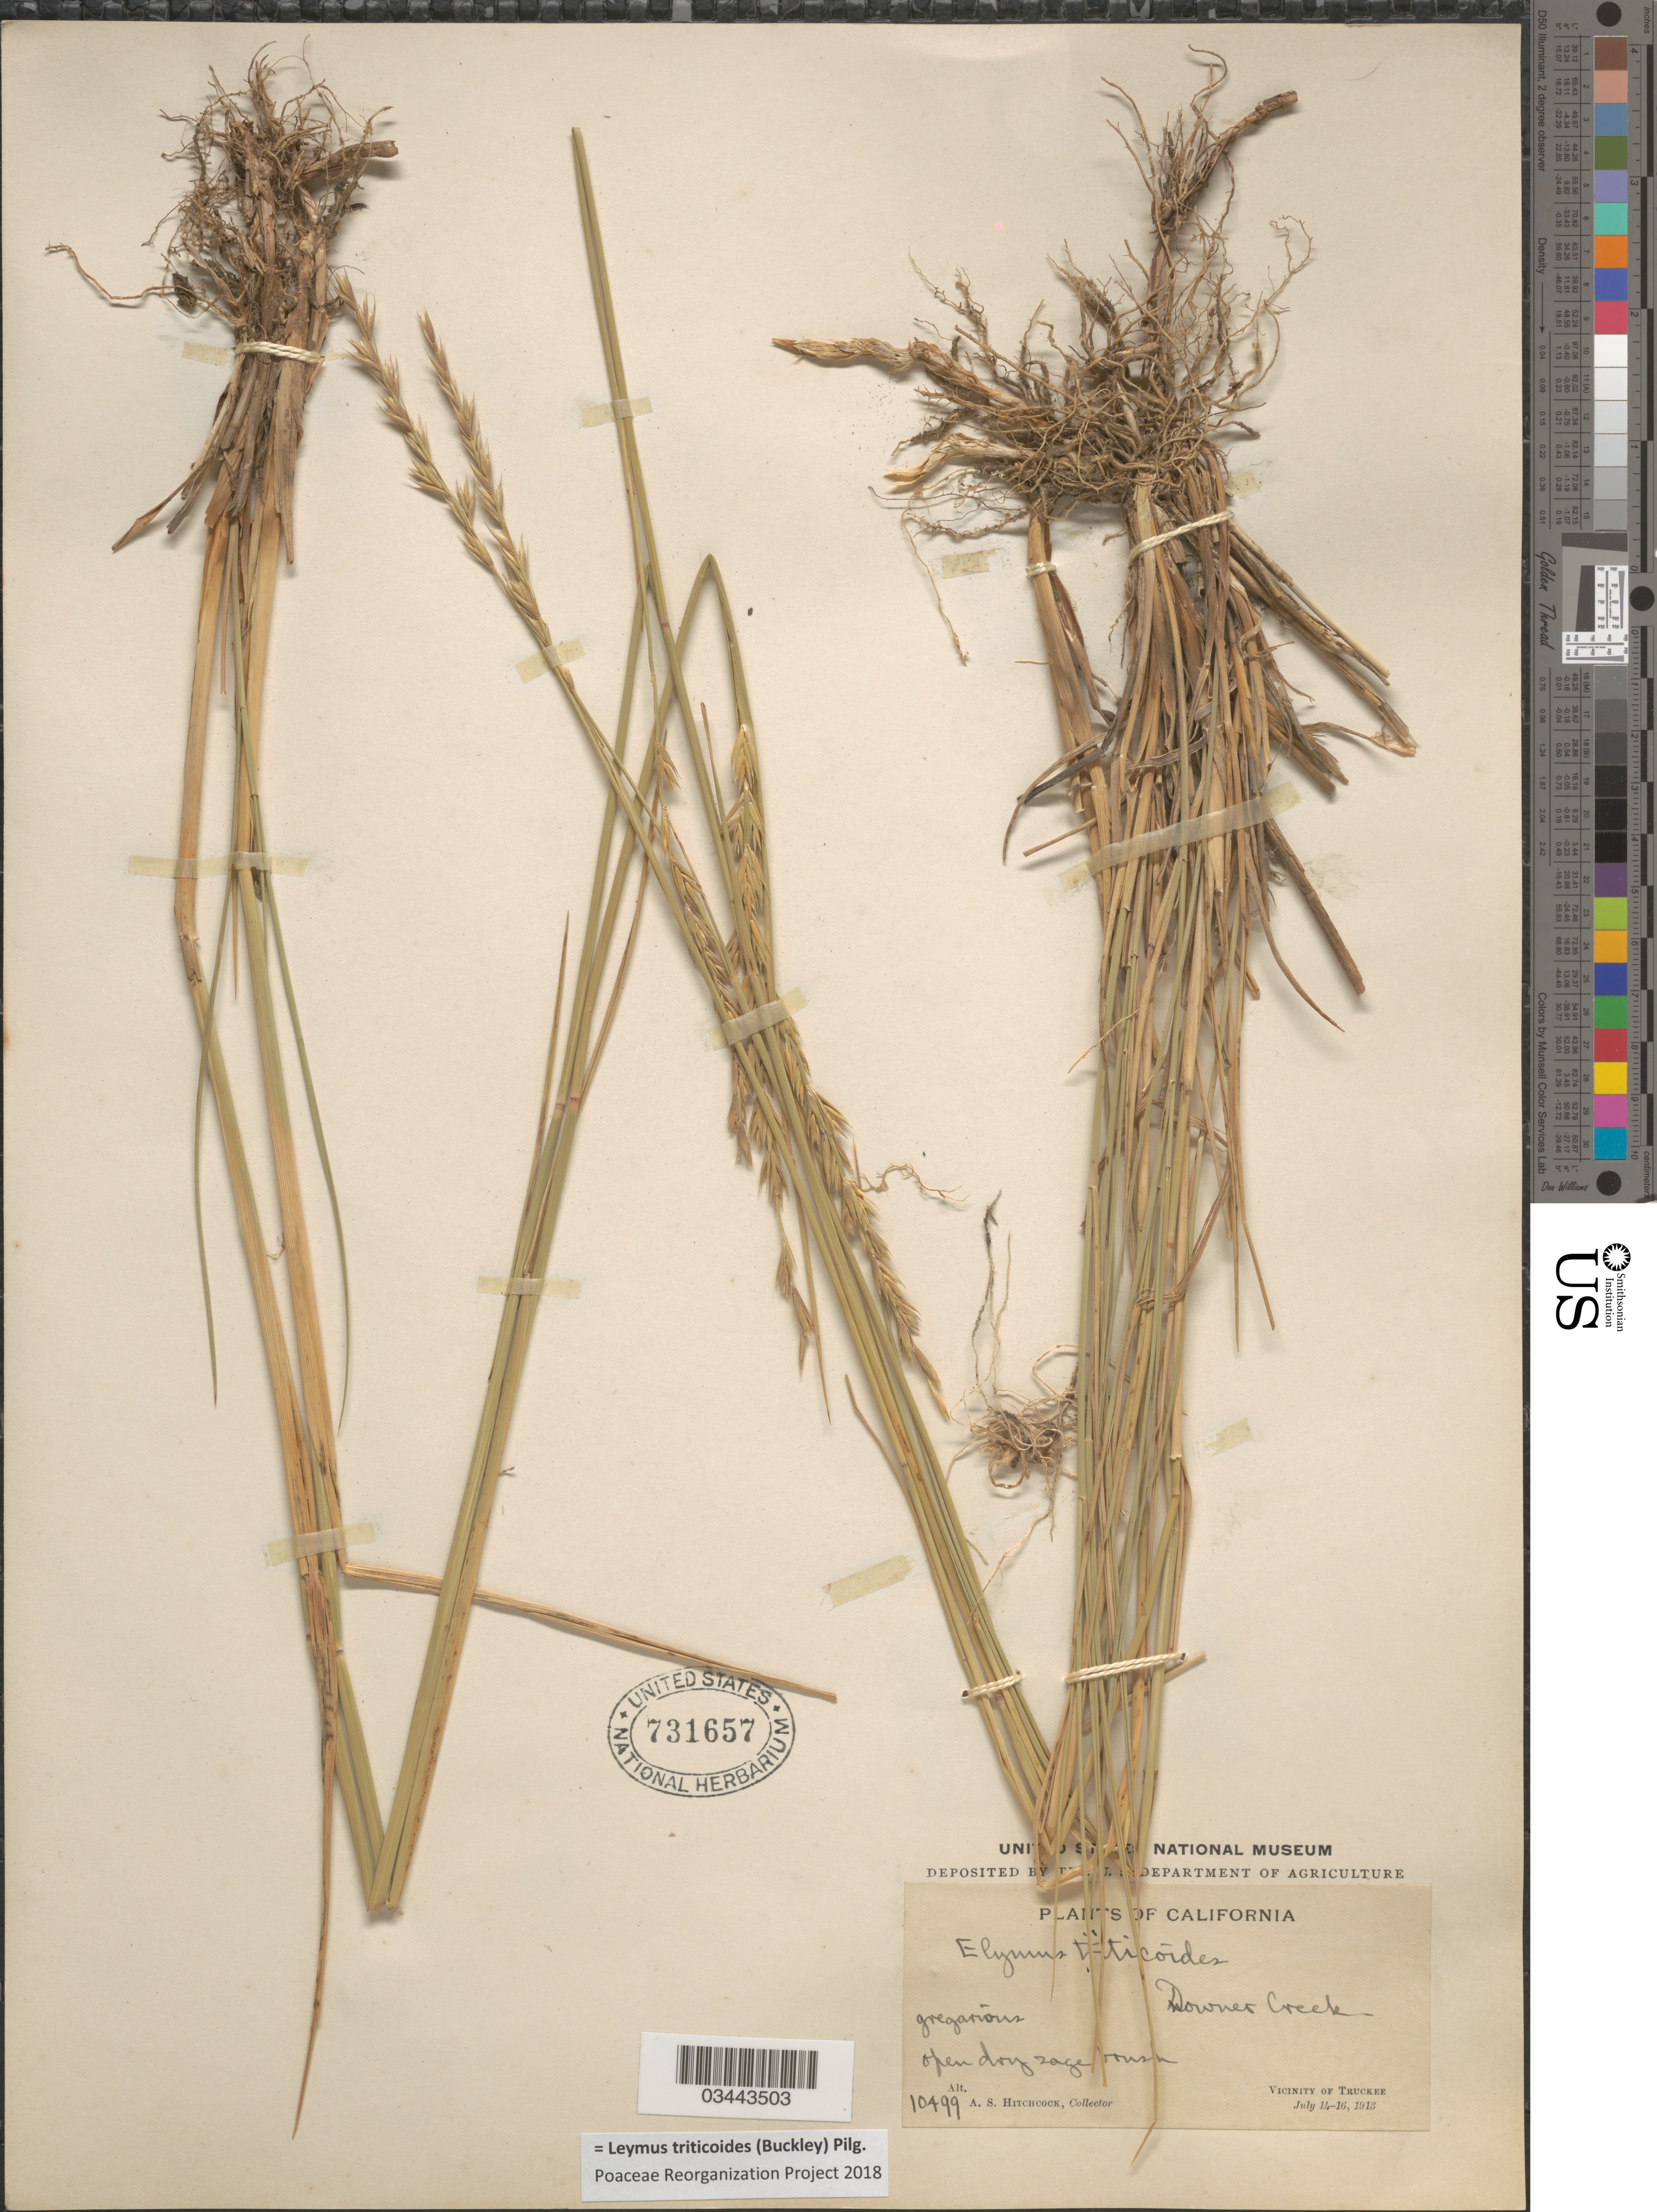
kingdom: Plantae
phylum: Tracheophyta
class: Liliopsida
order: Poales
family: Poaceae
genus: Leymus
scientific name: Leymus triticoides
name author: (Buckley) Pilg.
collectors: A. S. Hitchcock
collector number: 10499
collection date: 1913-07-14/1913-07-16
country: United States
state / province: California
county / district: Nevada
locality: Downer Creek. Vicinity of Truckee.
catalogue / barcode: US 731657